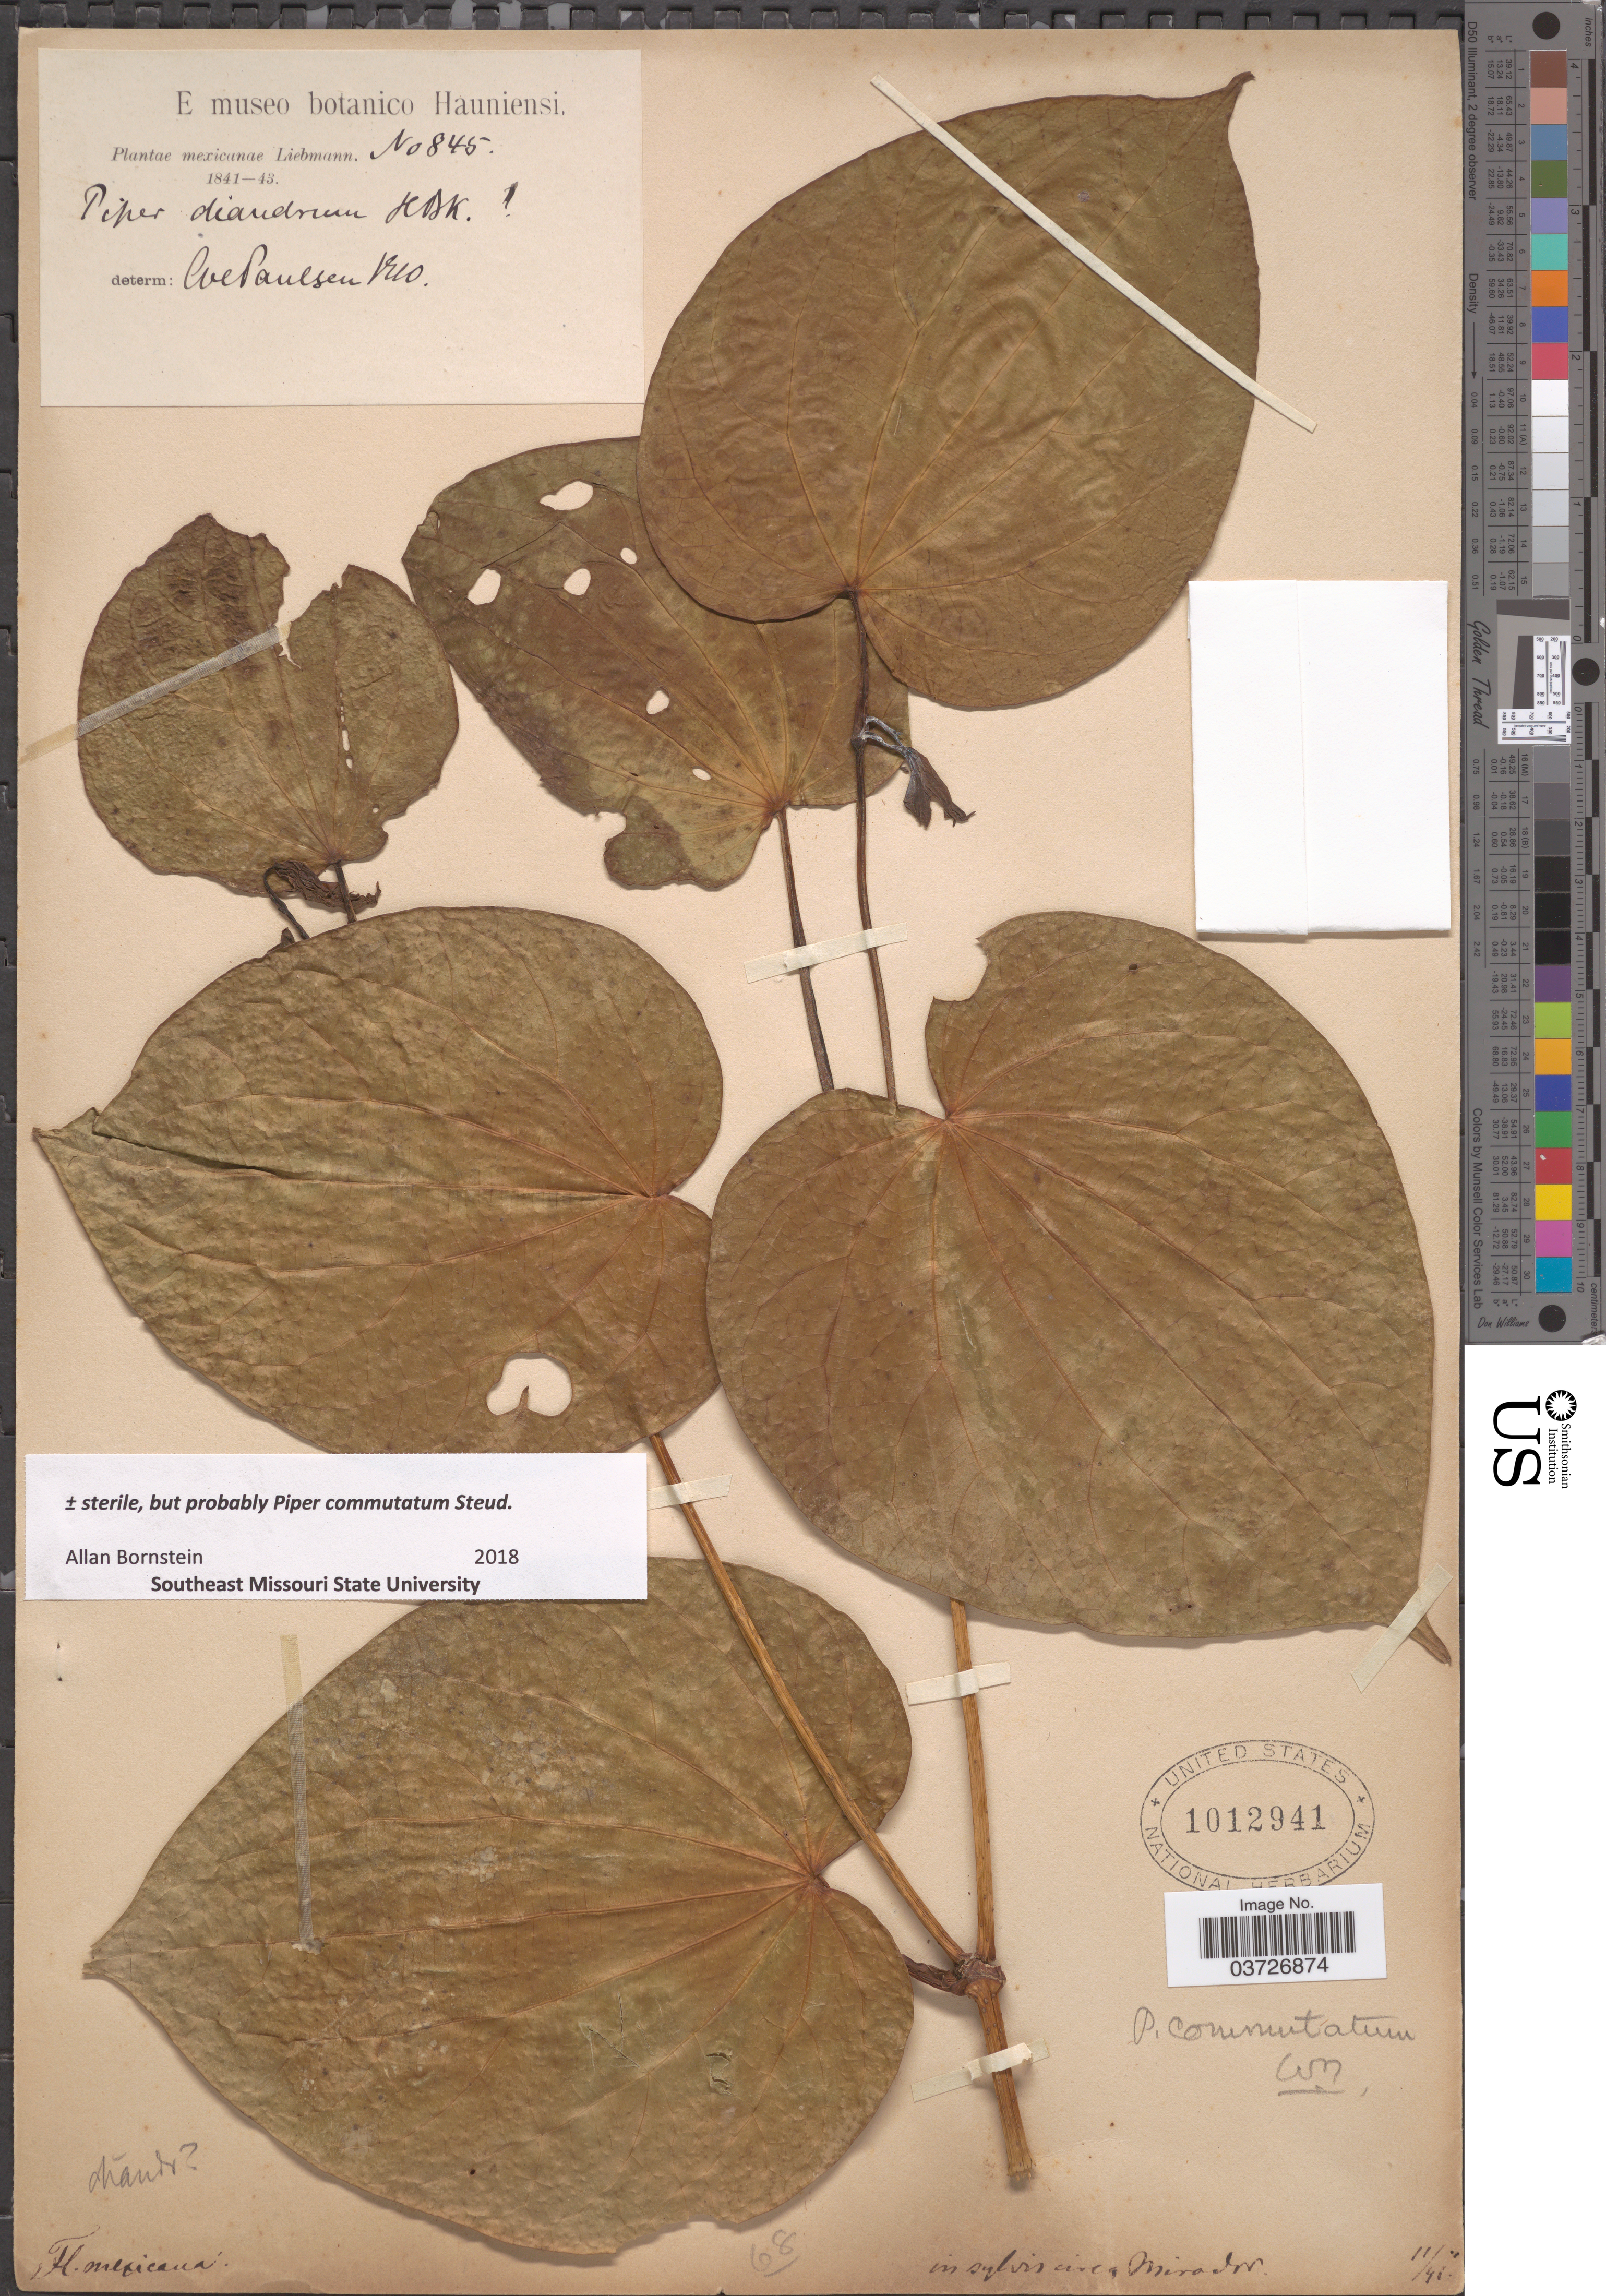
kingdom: Plantae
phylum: Tracheophyta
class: Magnoliopsida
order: Piperales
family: Piperaceae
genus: Piper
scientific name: Piper commutatum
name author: Steud.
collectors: Liebmann, --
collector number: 845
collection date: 1841/1843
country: Mexico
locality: In sylvis circa Mirador.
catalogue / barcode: US 1012941